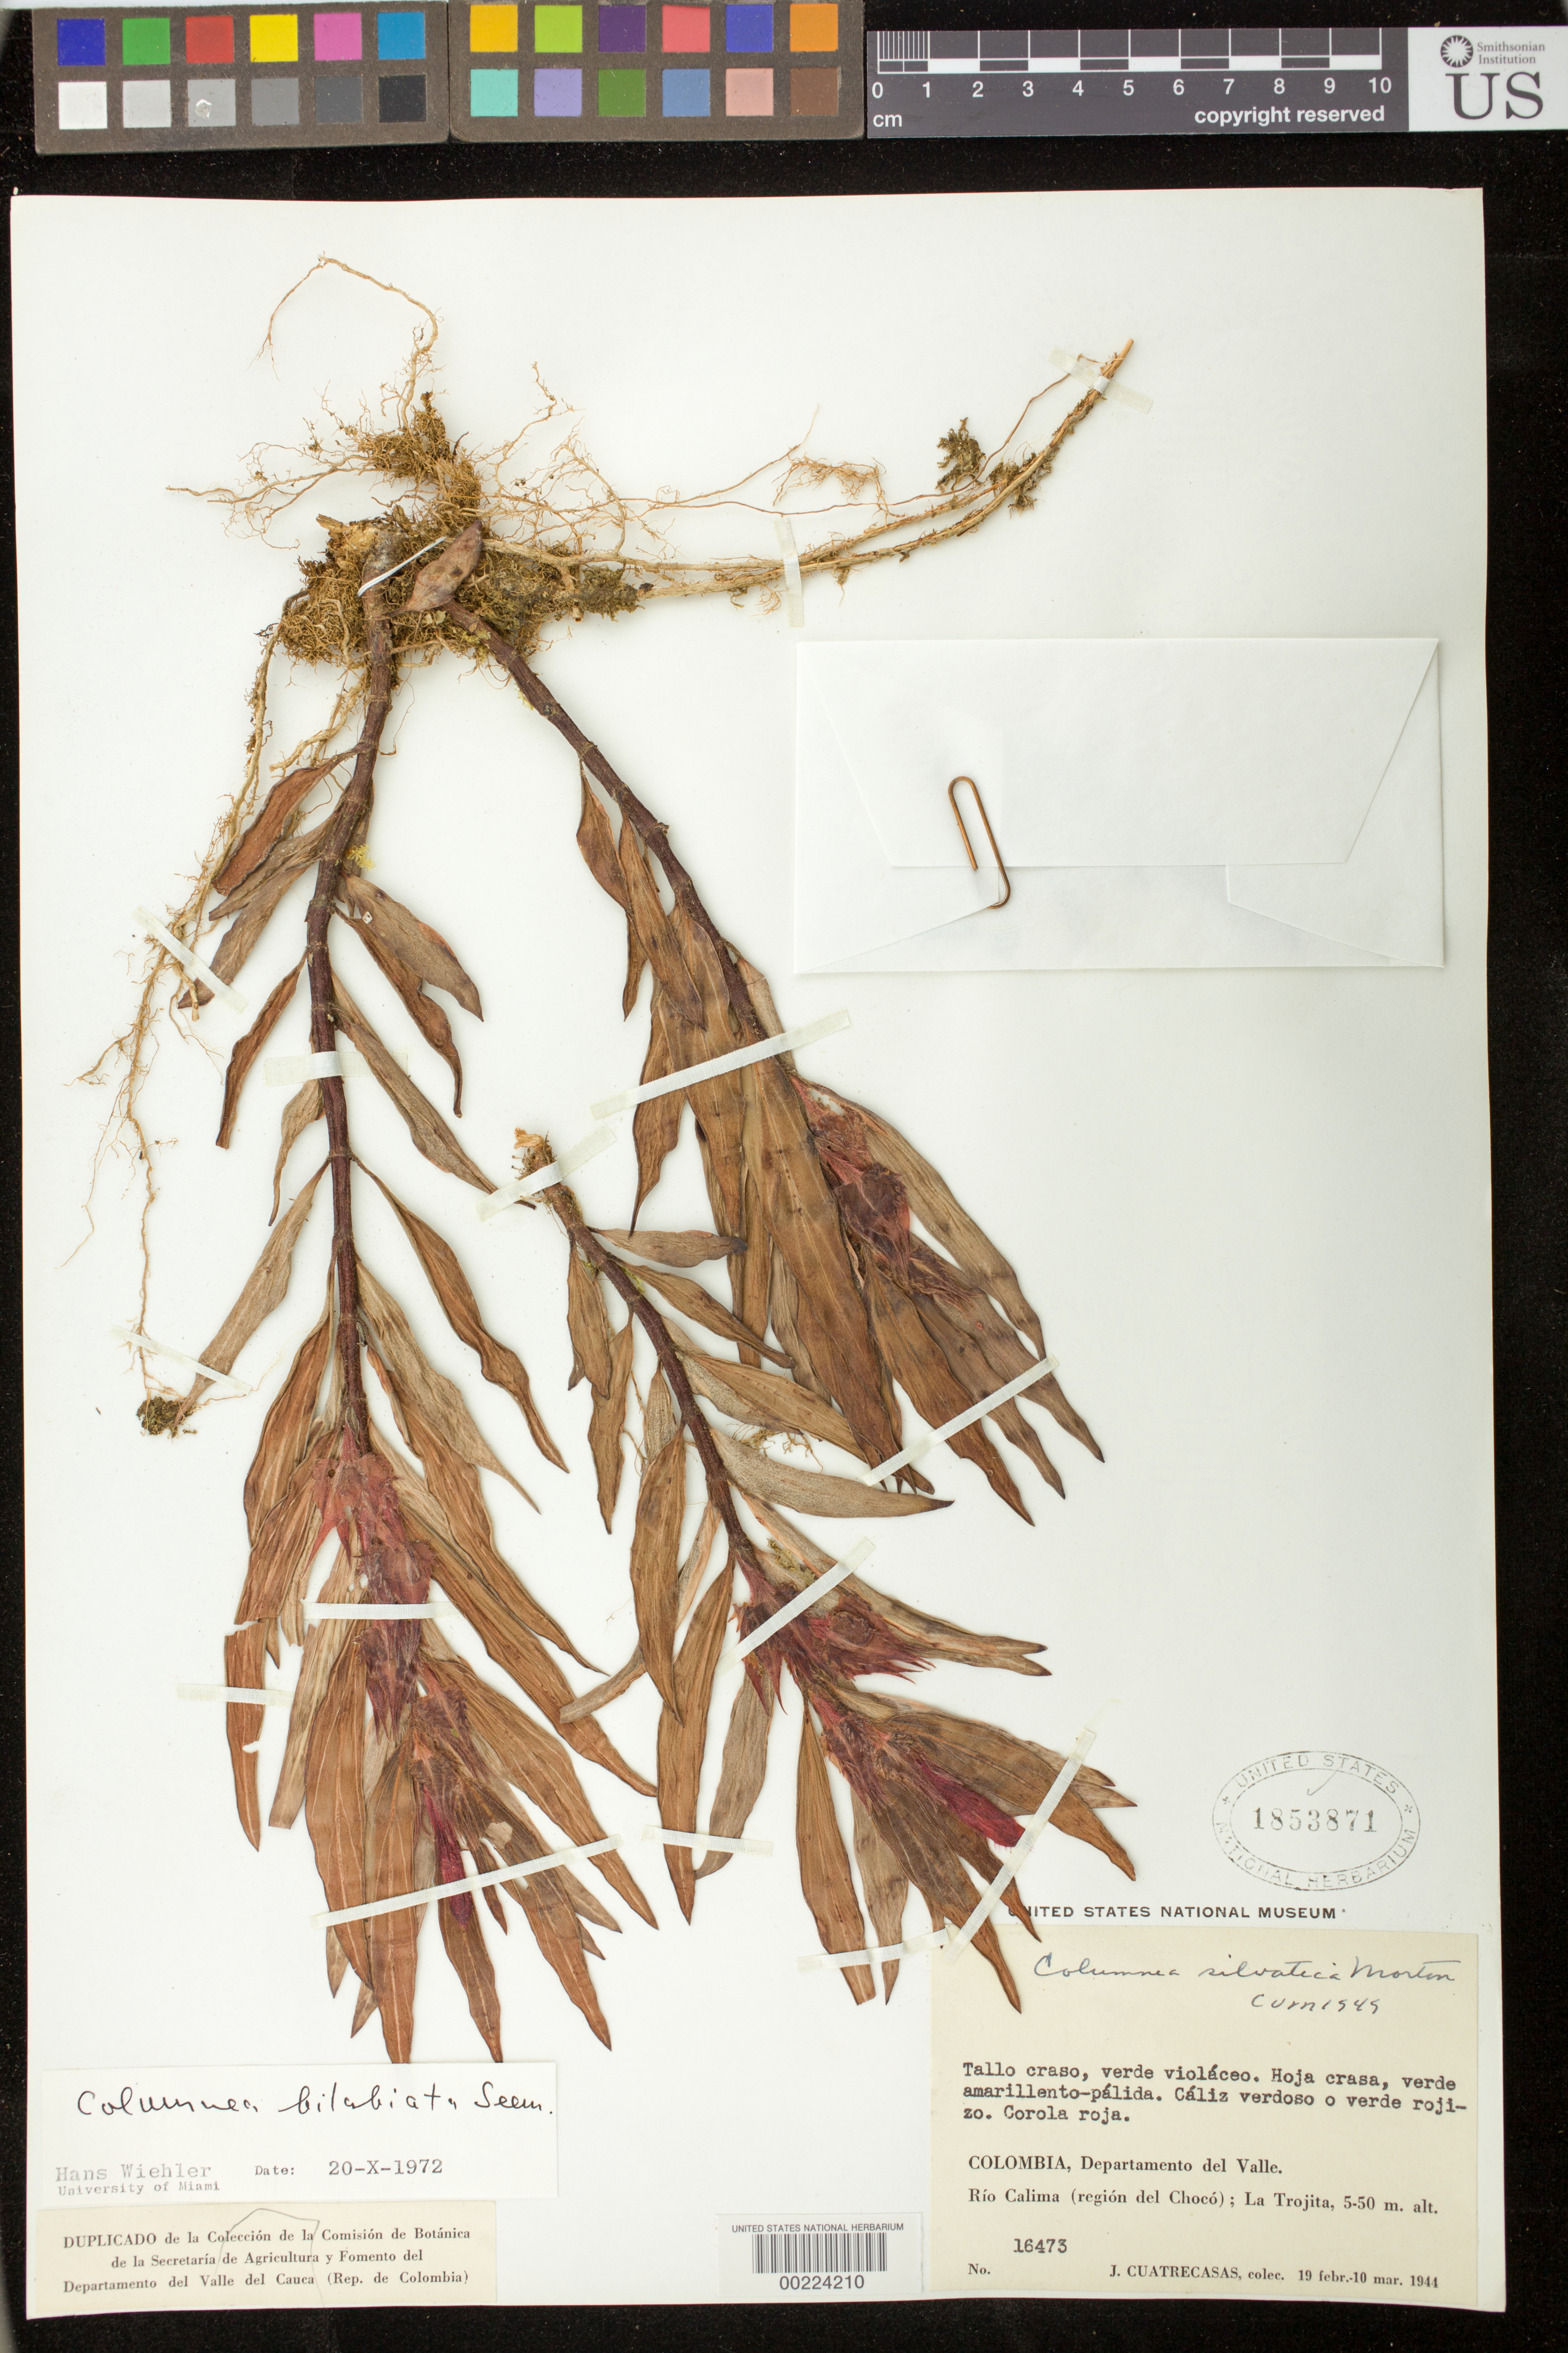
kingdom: Plantae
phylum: Tracheophyta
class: Magnoliopsida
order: Lamiales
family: Gesneriaceae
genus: Columnea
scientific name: Columnea bilabiata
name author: Seem.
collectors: J. Cuatrecasas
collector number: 16473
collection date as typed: Feb-Mar 1944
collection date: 1944-02/1944-03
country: Colombia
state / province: Valle del Cauca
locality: Rio Calima (region del Choco), La Trojita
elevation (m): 5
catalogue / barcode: US 1853871